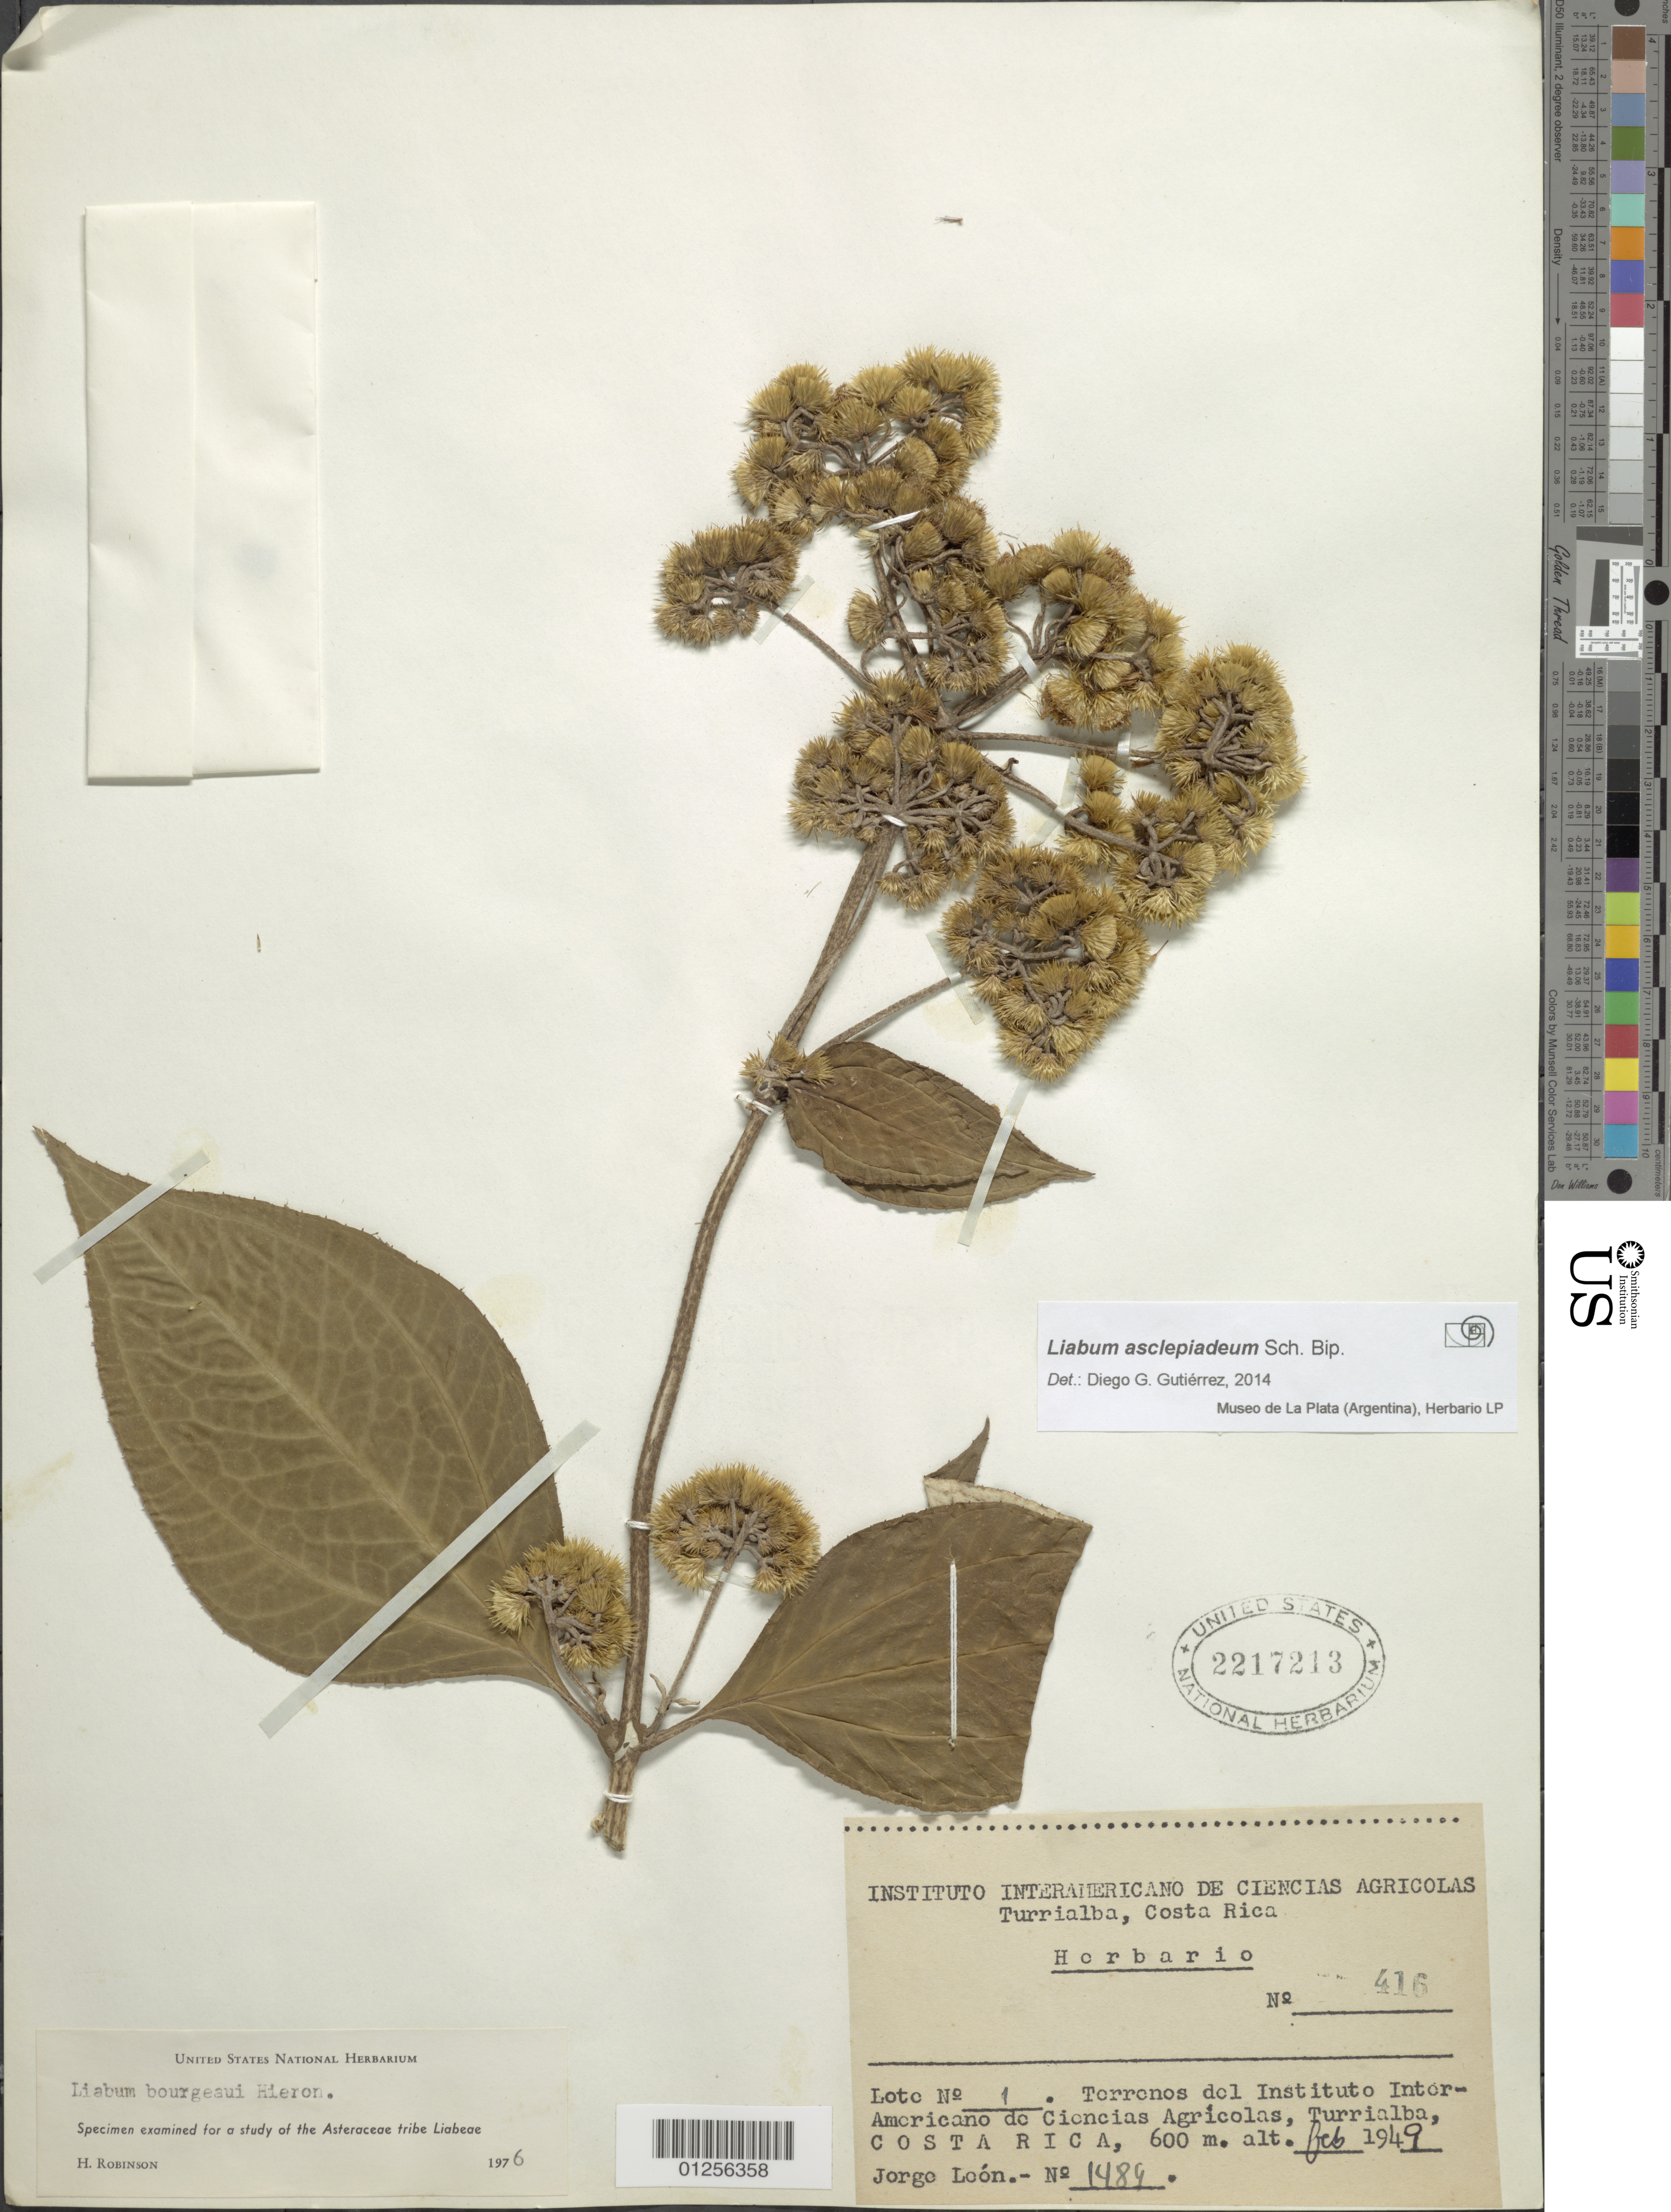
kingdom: Plantae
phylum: Tracheophyta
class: Magnoliopsida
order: Asterales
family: Asteraceae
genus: Liabum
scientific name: Liabum asclepiadeum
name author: Sch. Bip.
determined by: Gutierrez, D. G.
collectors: J. León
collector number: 416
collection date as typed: February 1949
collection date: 1949-02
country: Costa Rica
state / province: Cartago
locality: Lote 1, Terrenos del Instituto Interamericano de Ciencias Agricolas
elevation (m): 600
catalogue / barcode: US 2217213